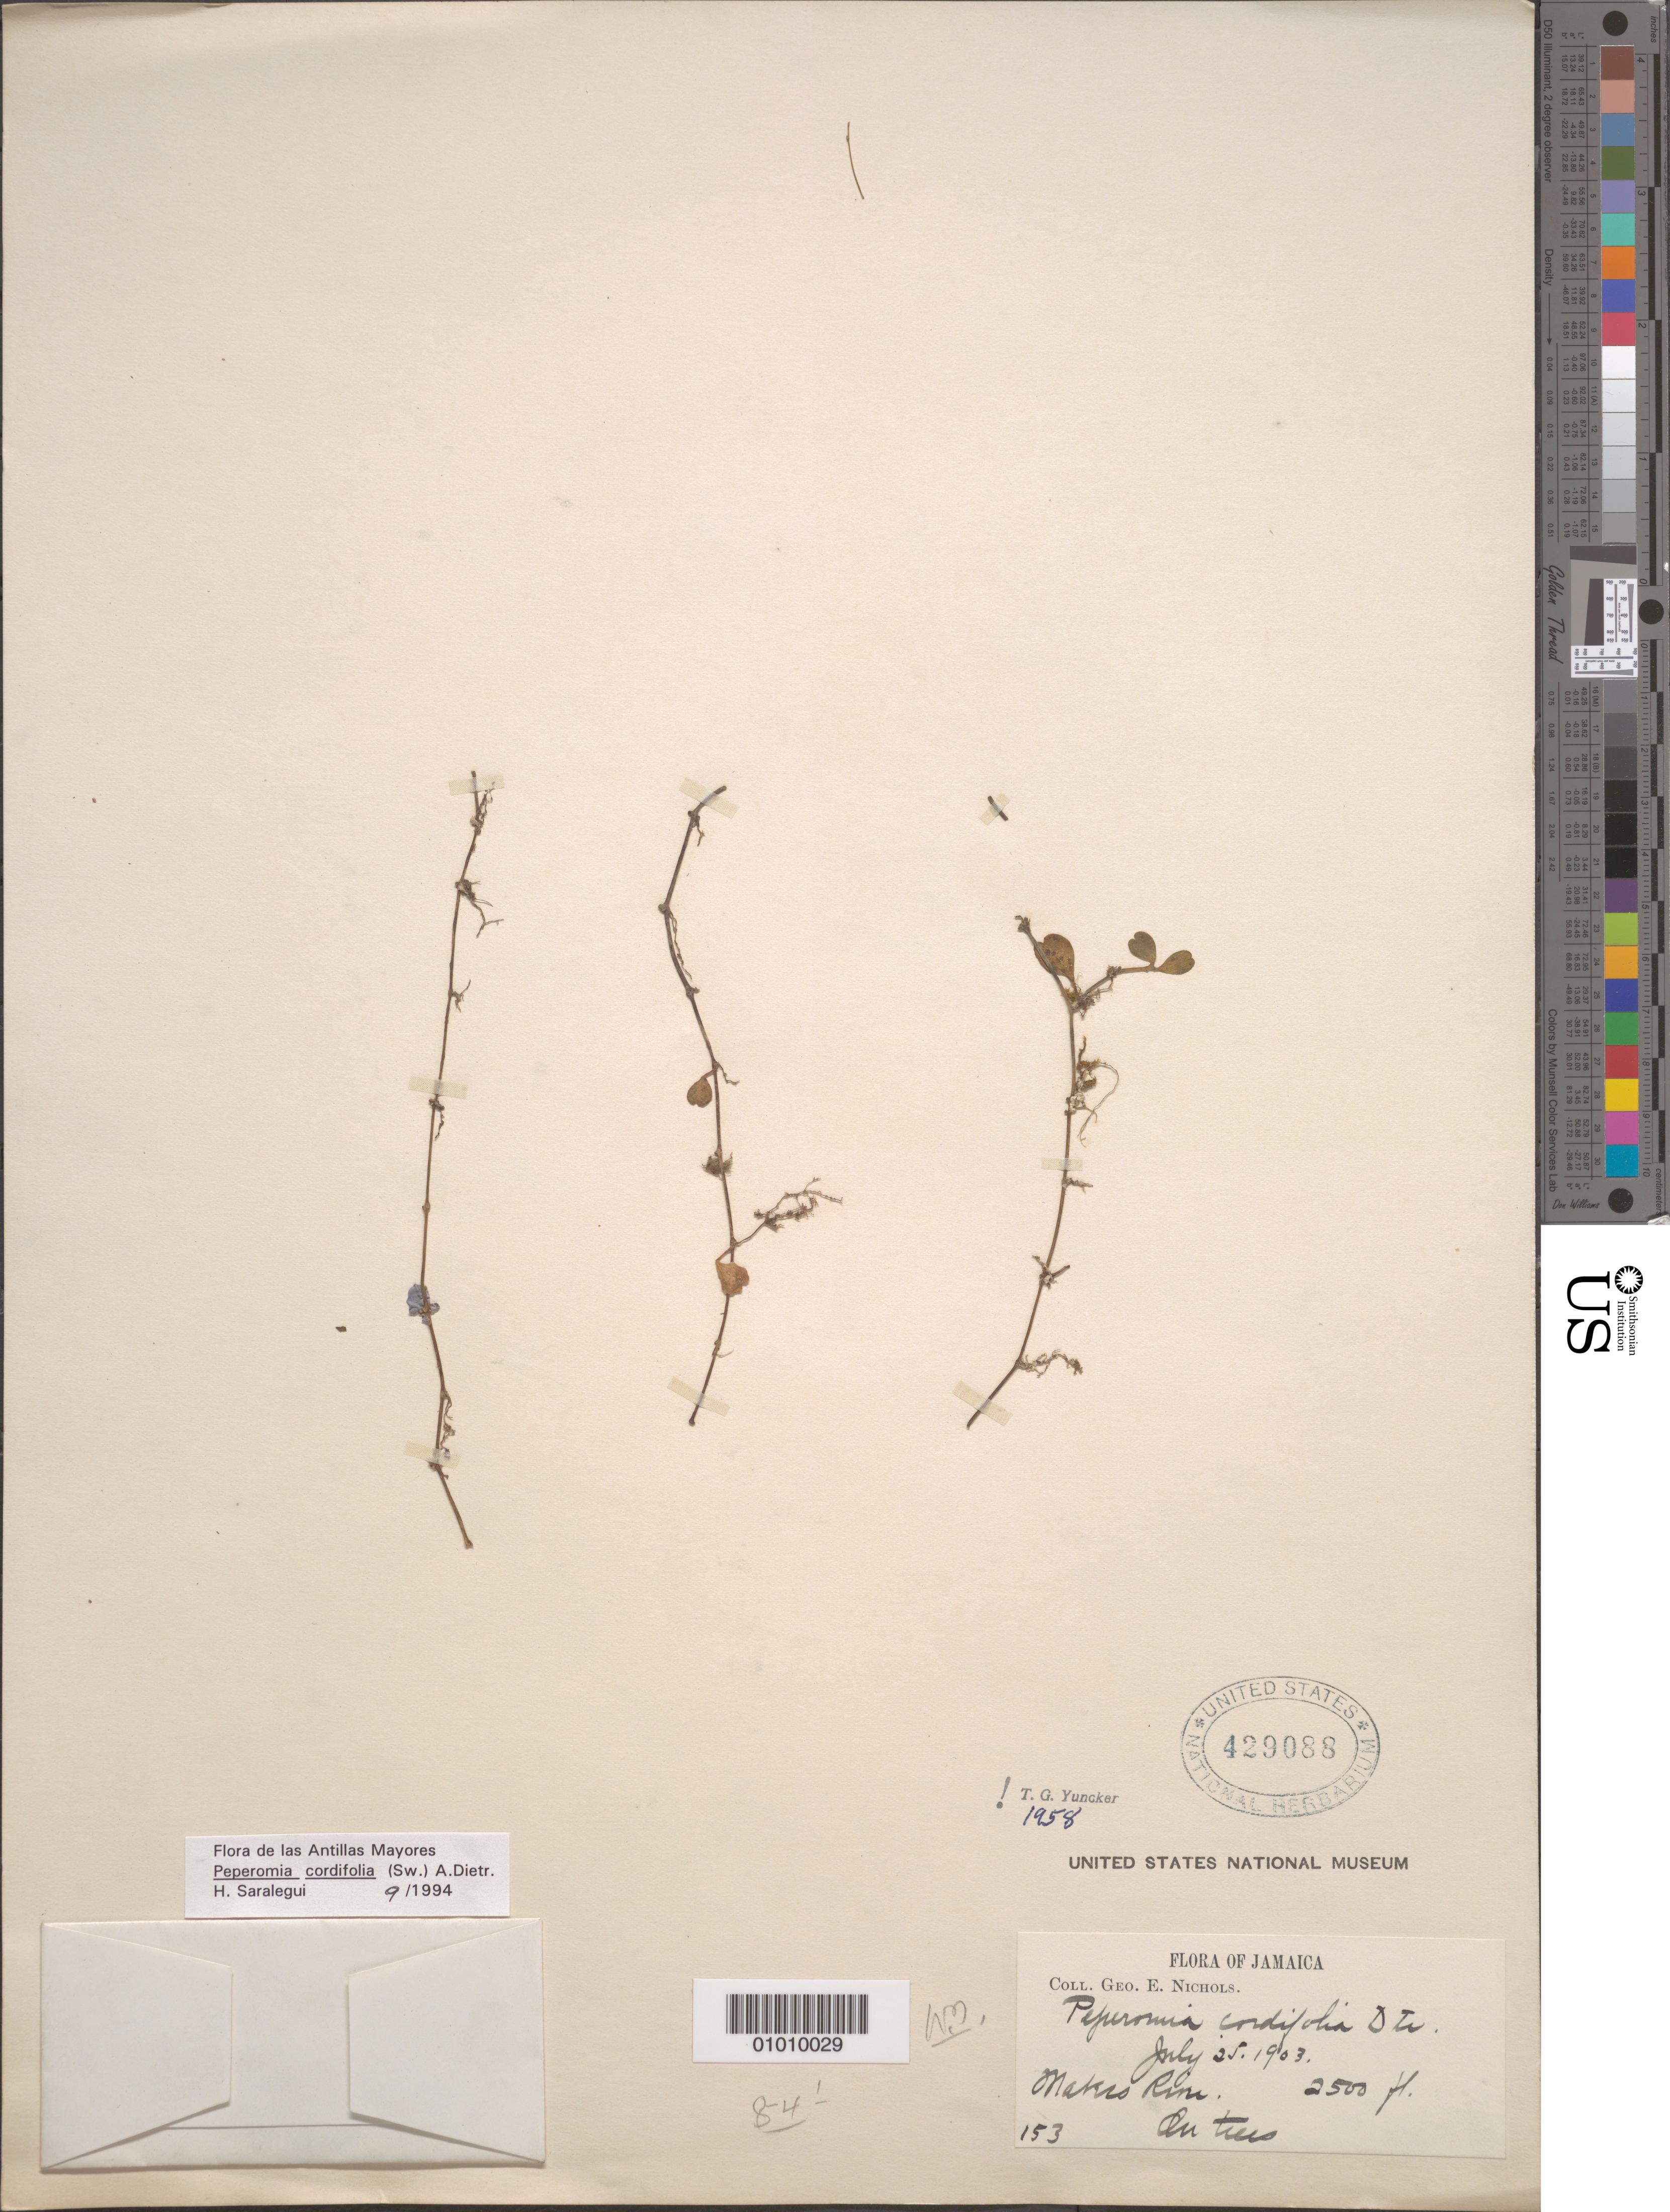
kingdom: Plantae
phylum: Tracheophyta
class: Magnoliopsida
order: Piperales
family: Piperaceae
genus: Peperomia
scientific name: Peperomia cordifolia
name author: (Sw.) A. Dietr.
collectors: G. E. Nichols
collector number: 153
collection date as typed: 25 Jul 1903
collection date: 1903-07-25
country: Jamaica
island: Jamaica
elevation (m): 762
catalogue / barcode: US 429088